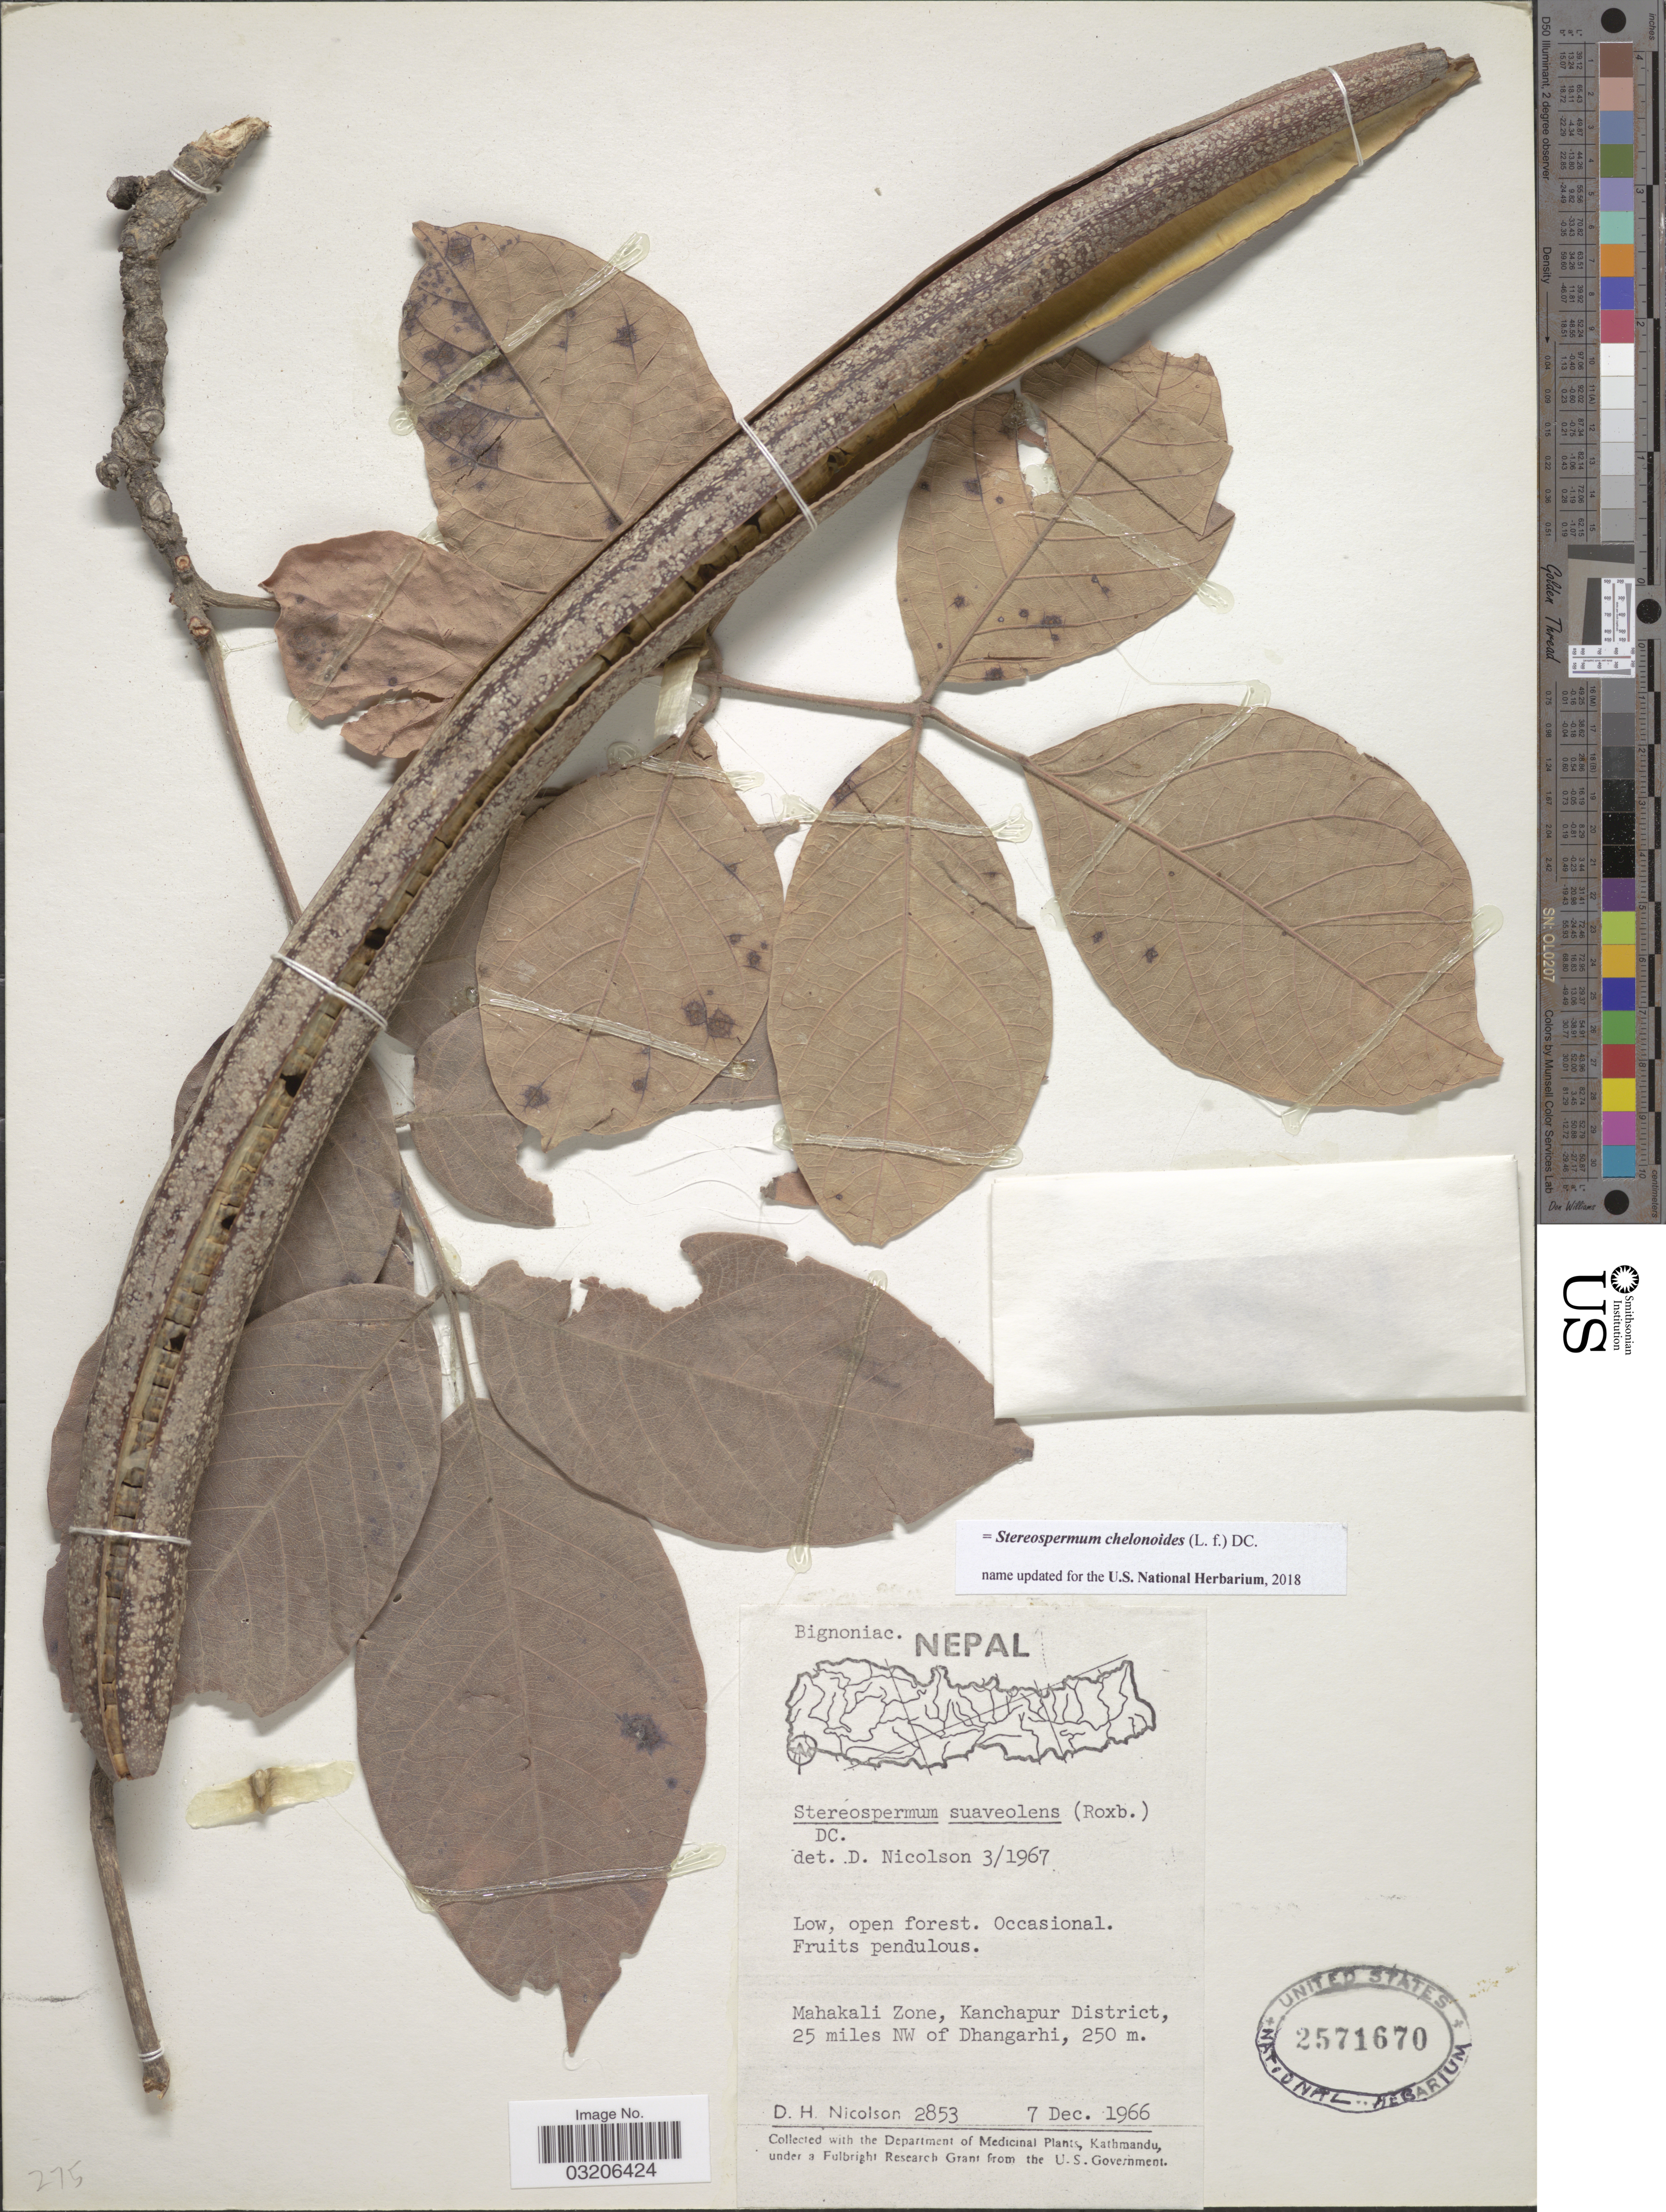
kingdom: Plantae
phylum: Tracheophyta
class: Magnoliopsida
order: Lamiales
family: Bignoniaceae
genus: Stereospermum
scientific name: Stereospermum chelonoides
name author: DC.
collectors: D. H. Nicolson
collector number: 2853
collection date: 1966-12-07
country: Nepal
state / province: Mahakali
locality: Mahakali Zone, Kanchapur District, 25 miles NW of Dhangarhi.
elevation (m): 250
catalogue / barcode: US 2571670